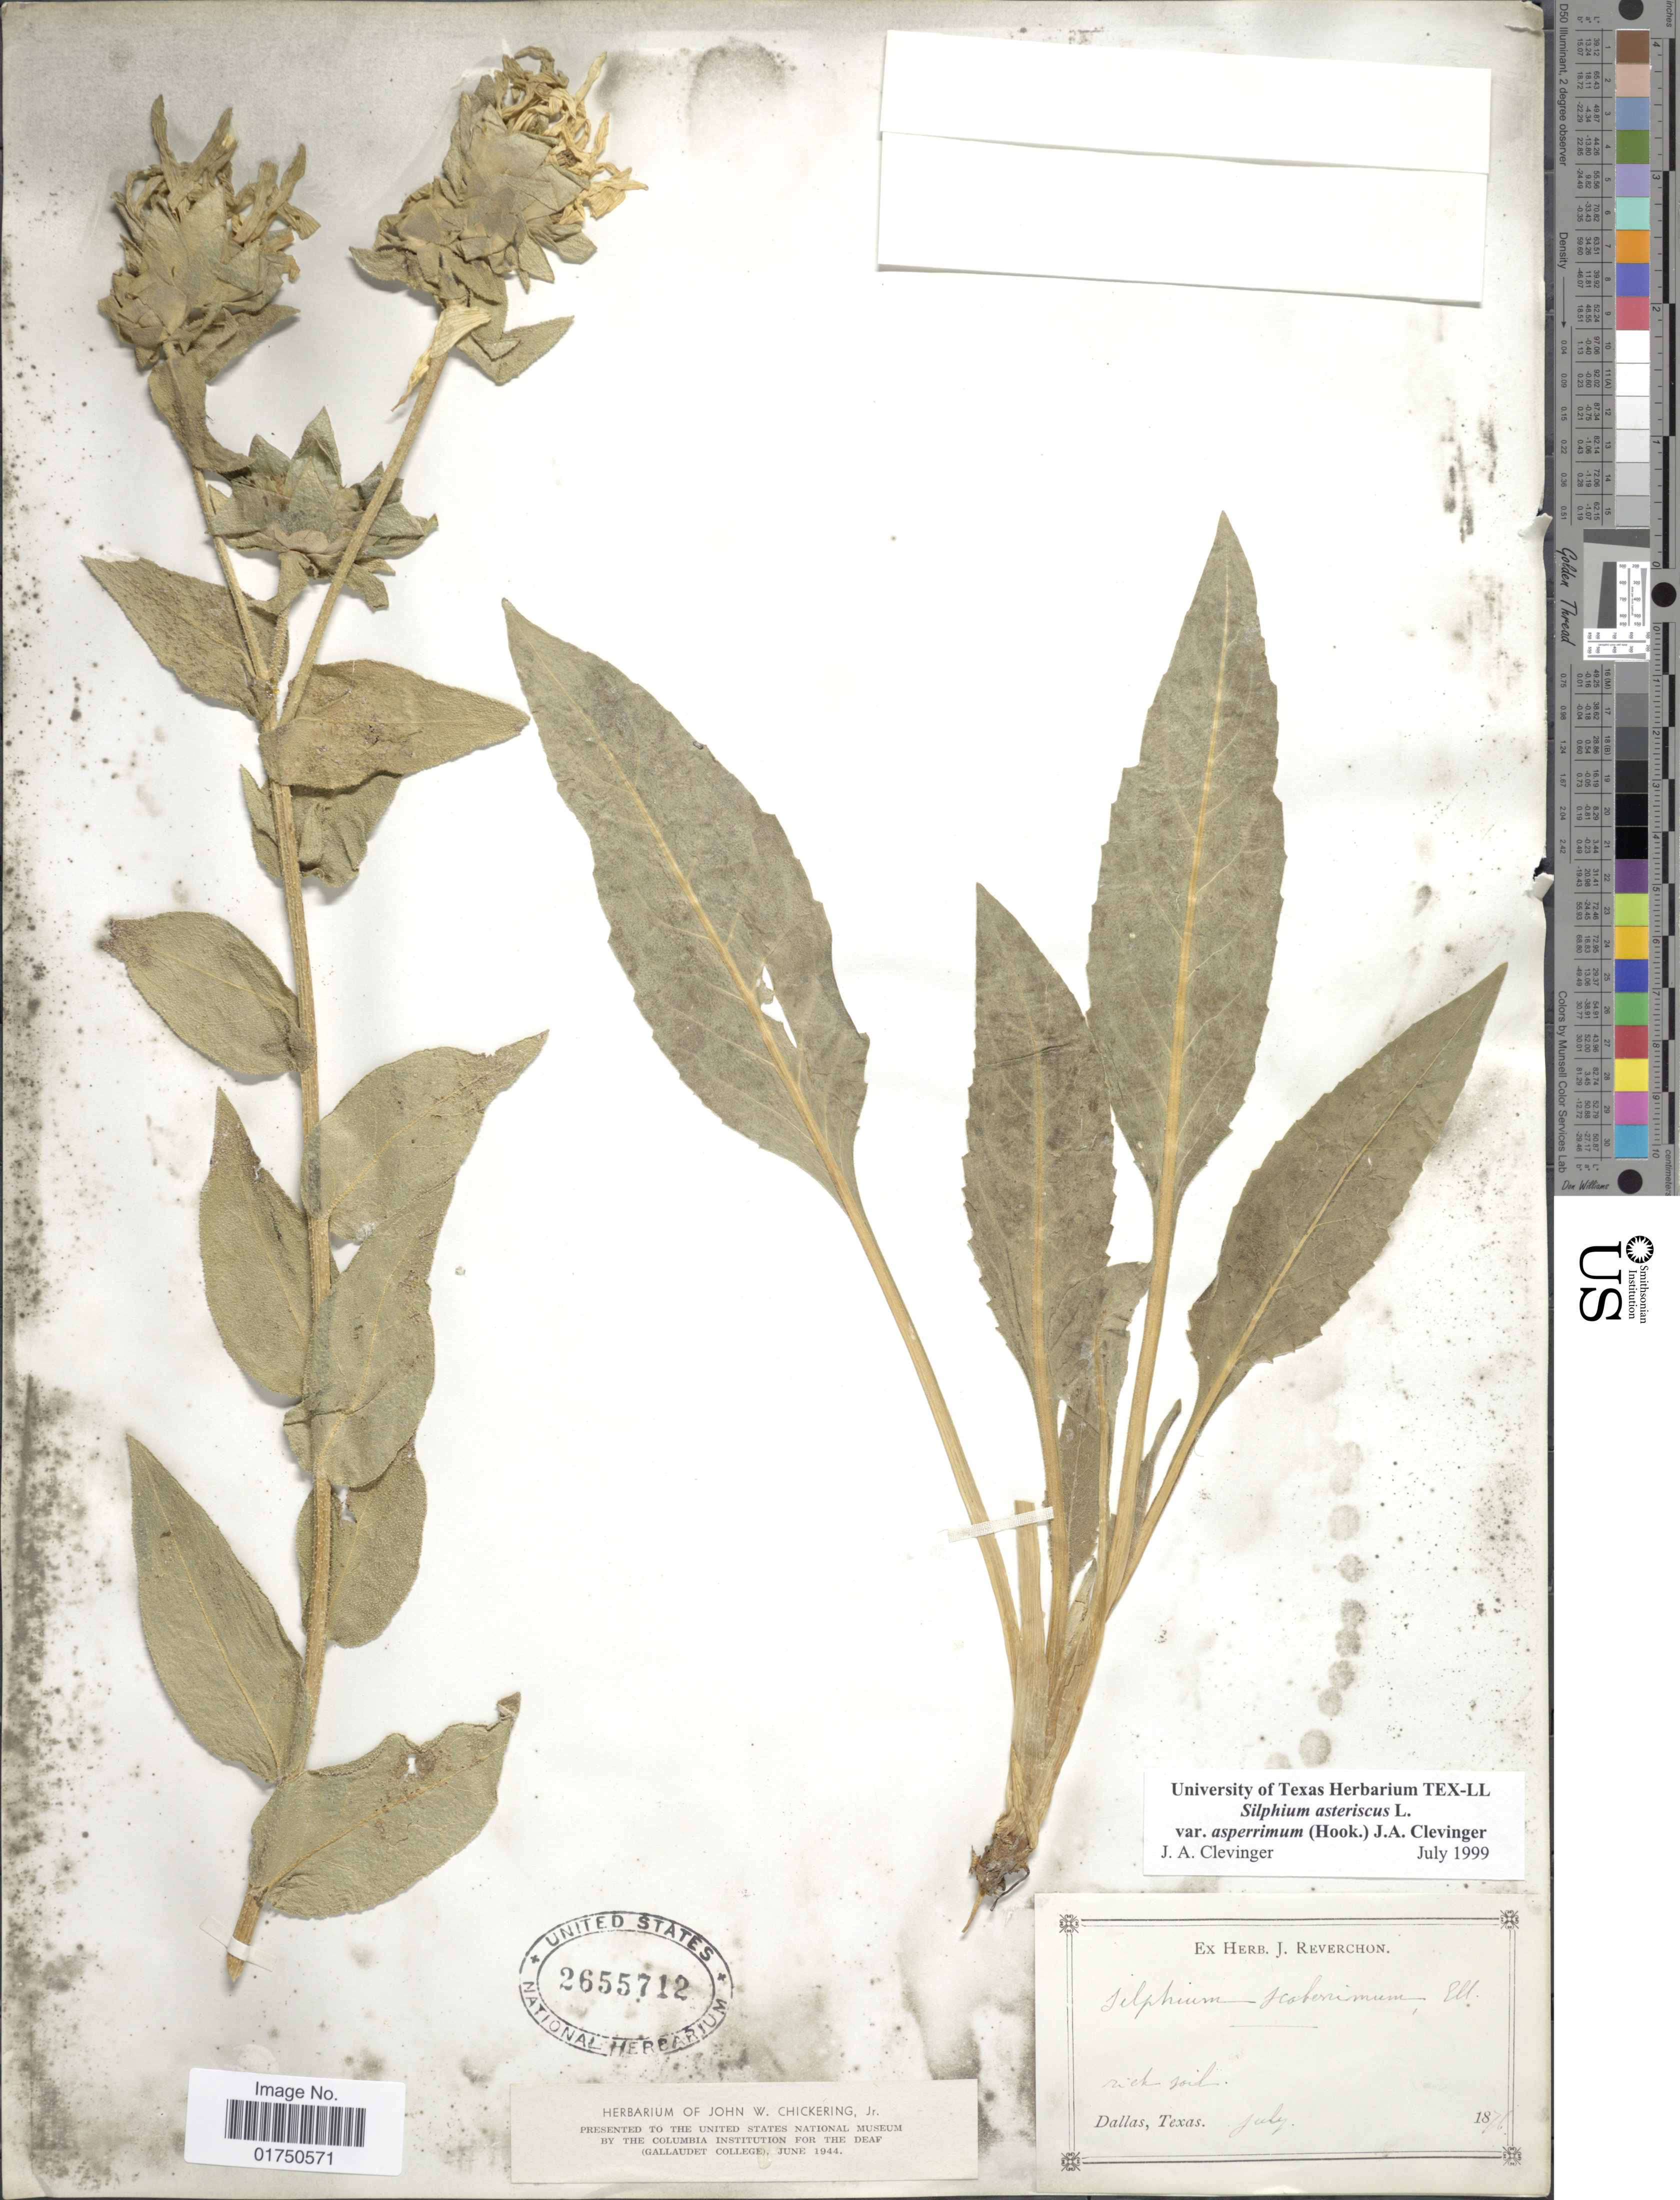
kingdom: Plantae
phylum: Tracheophyta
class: Magnoliopsida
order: Asterales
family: Asteraceae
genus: Silphium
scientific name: Silphium asteriscus var. asperrimum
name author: (Hook.) Clevinger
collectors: ex herb. J. Reverchon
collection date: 1876-07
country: United States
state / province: Texas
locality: Dallas, Texas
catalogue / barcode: US 2655712